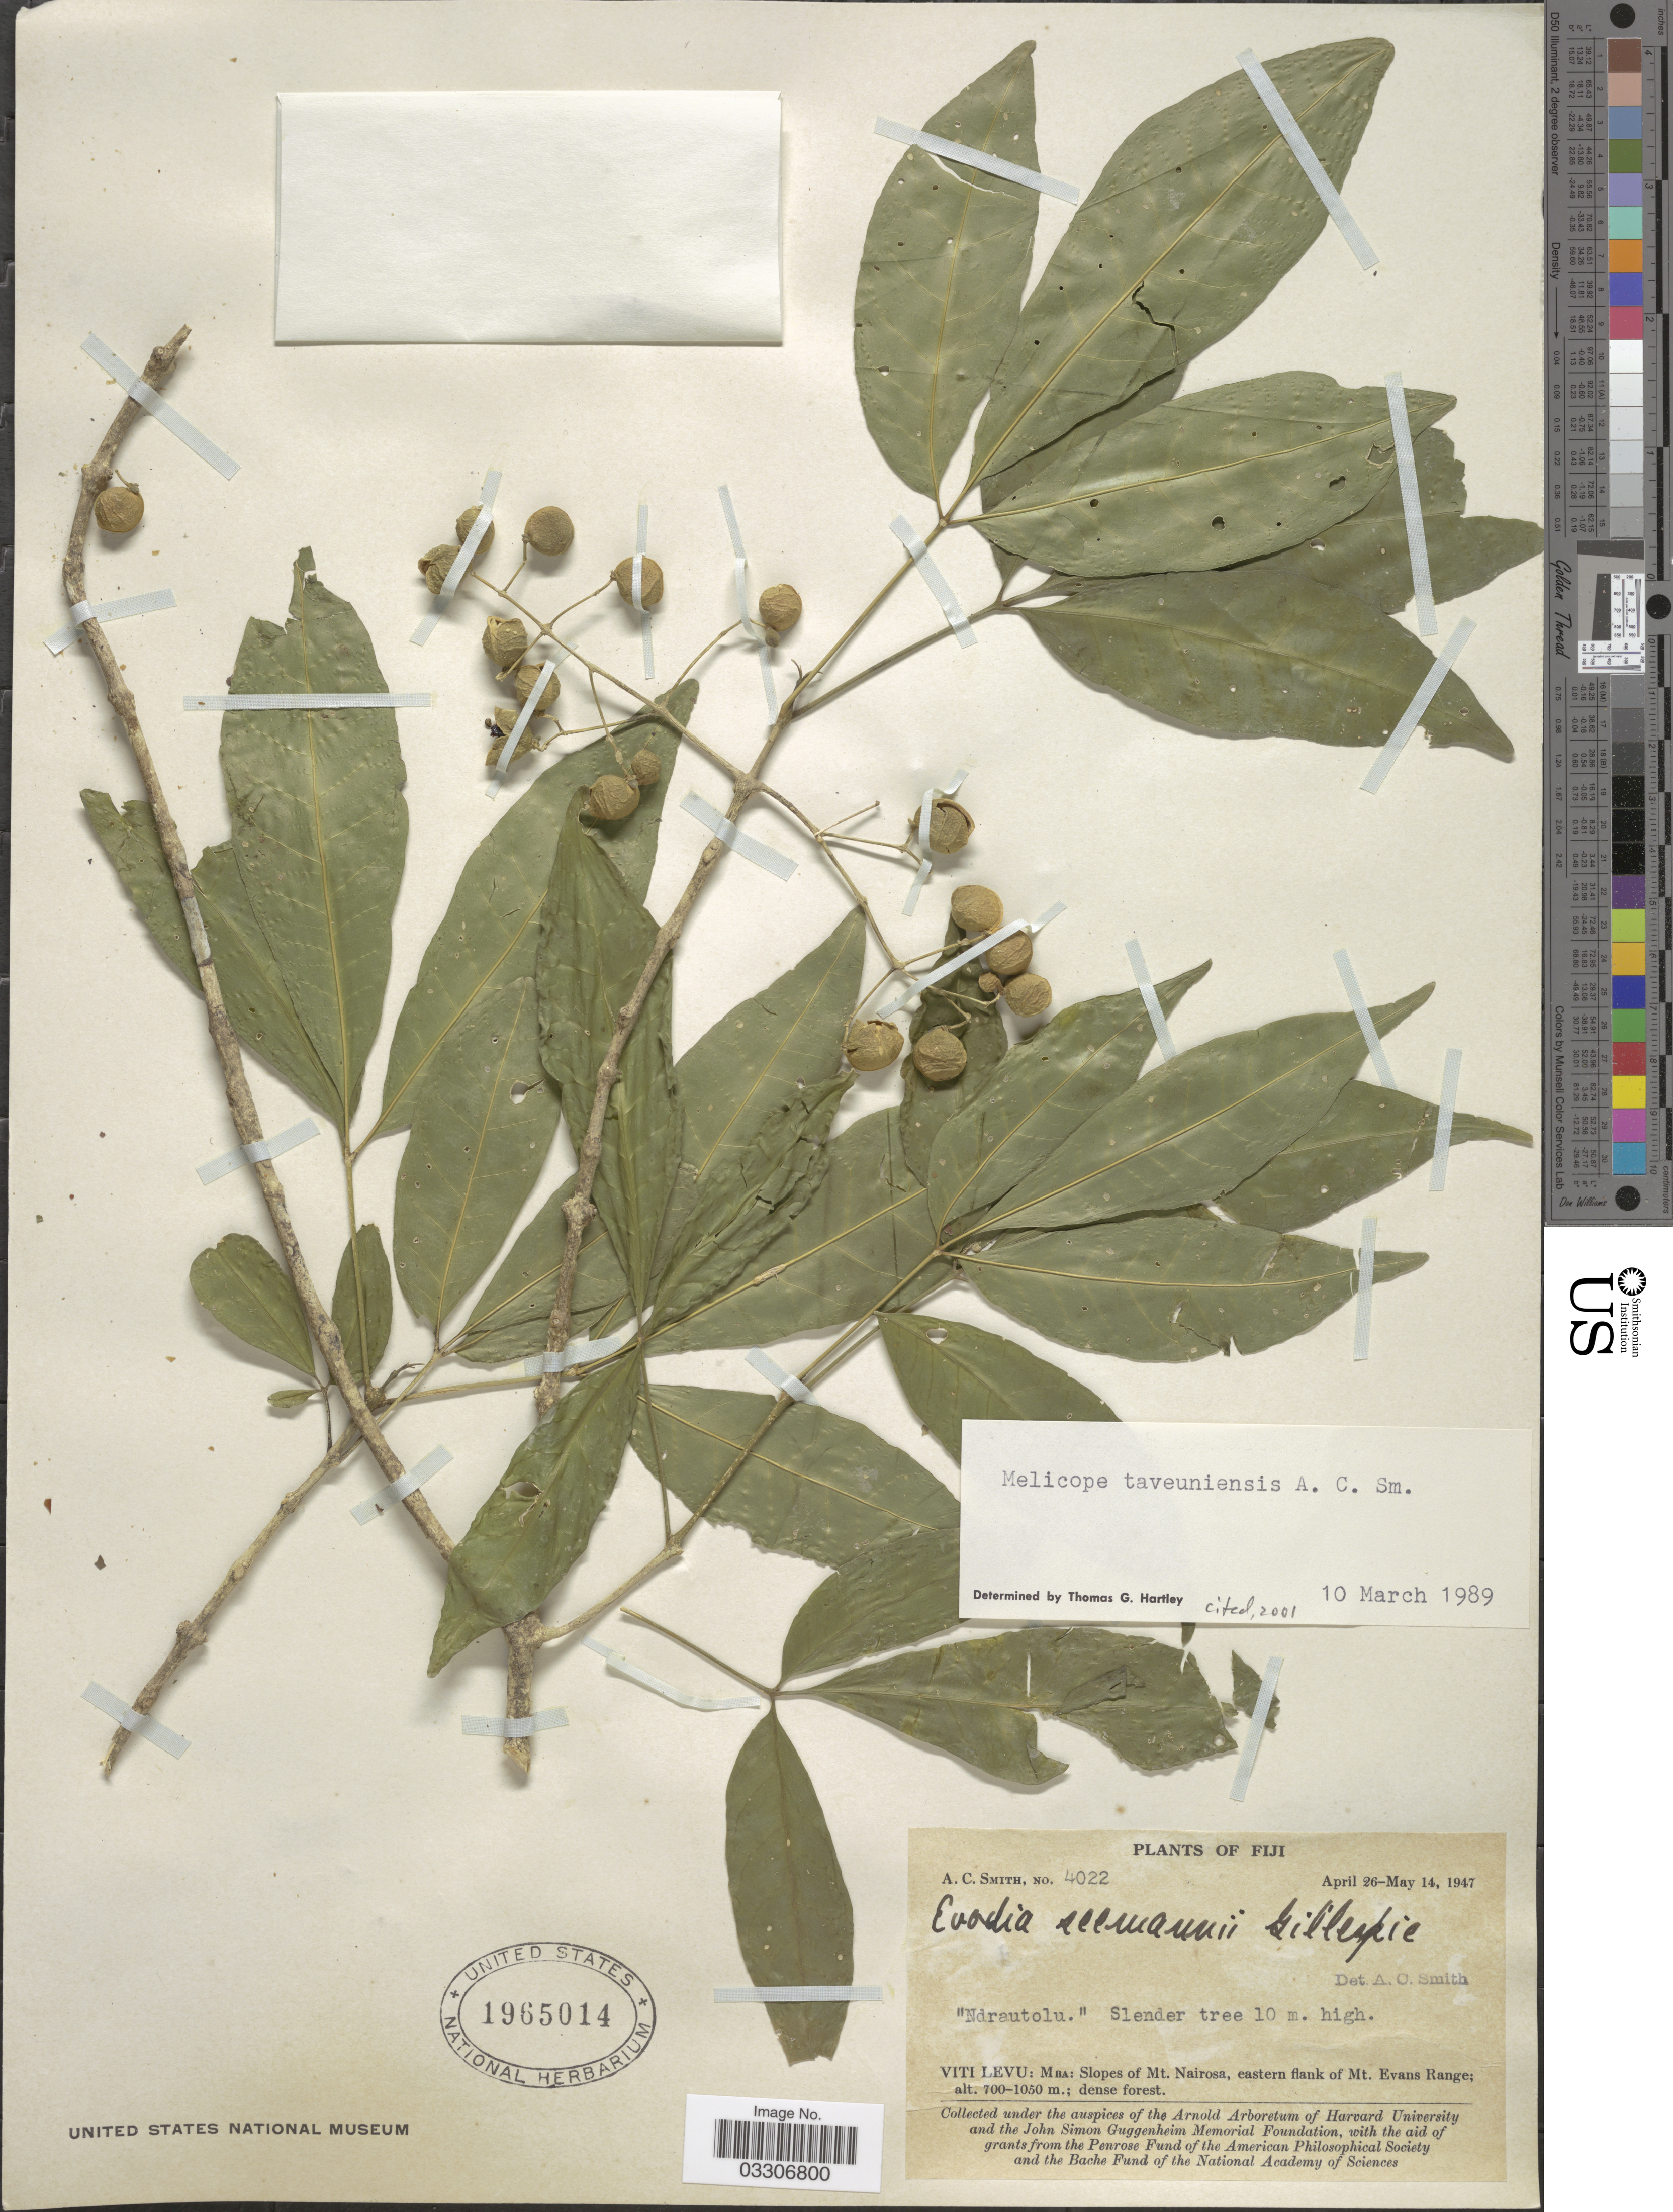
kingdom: Plantae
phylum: Tracheophyta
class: Magnoliopsida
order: Sapindales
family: Rutaceae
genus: Melicope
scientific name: Melicope taveuniensis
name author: A.C. Sm.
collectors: A. C. Smith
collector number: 4022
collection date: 1947-04-26/1947-05-14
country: Fiji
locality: Viti Levu: Mba: Slopes of Mt. Nairosa, eastern flank of Mt. Evans Range.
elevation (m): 700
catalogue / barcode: US 1965014